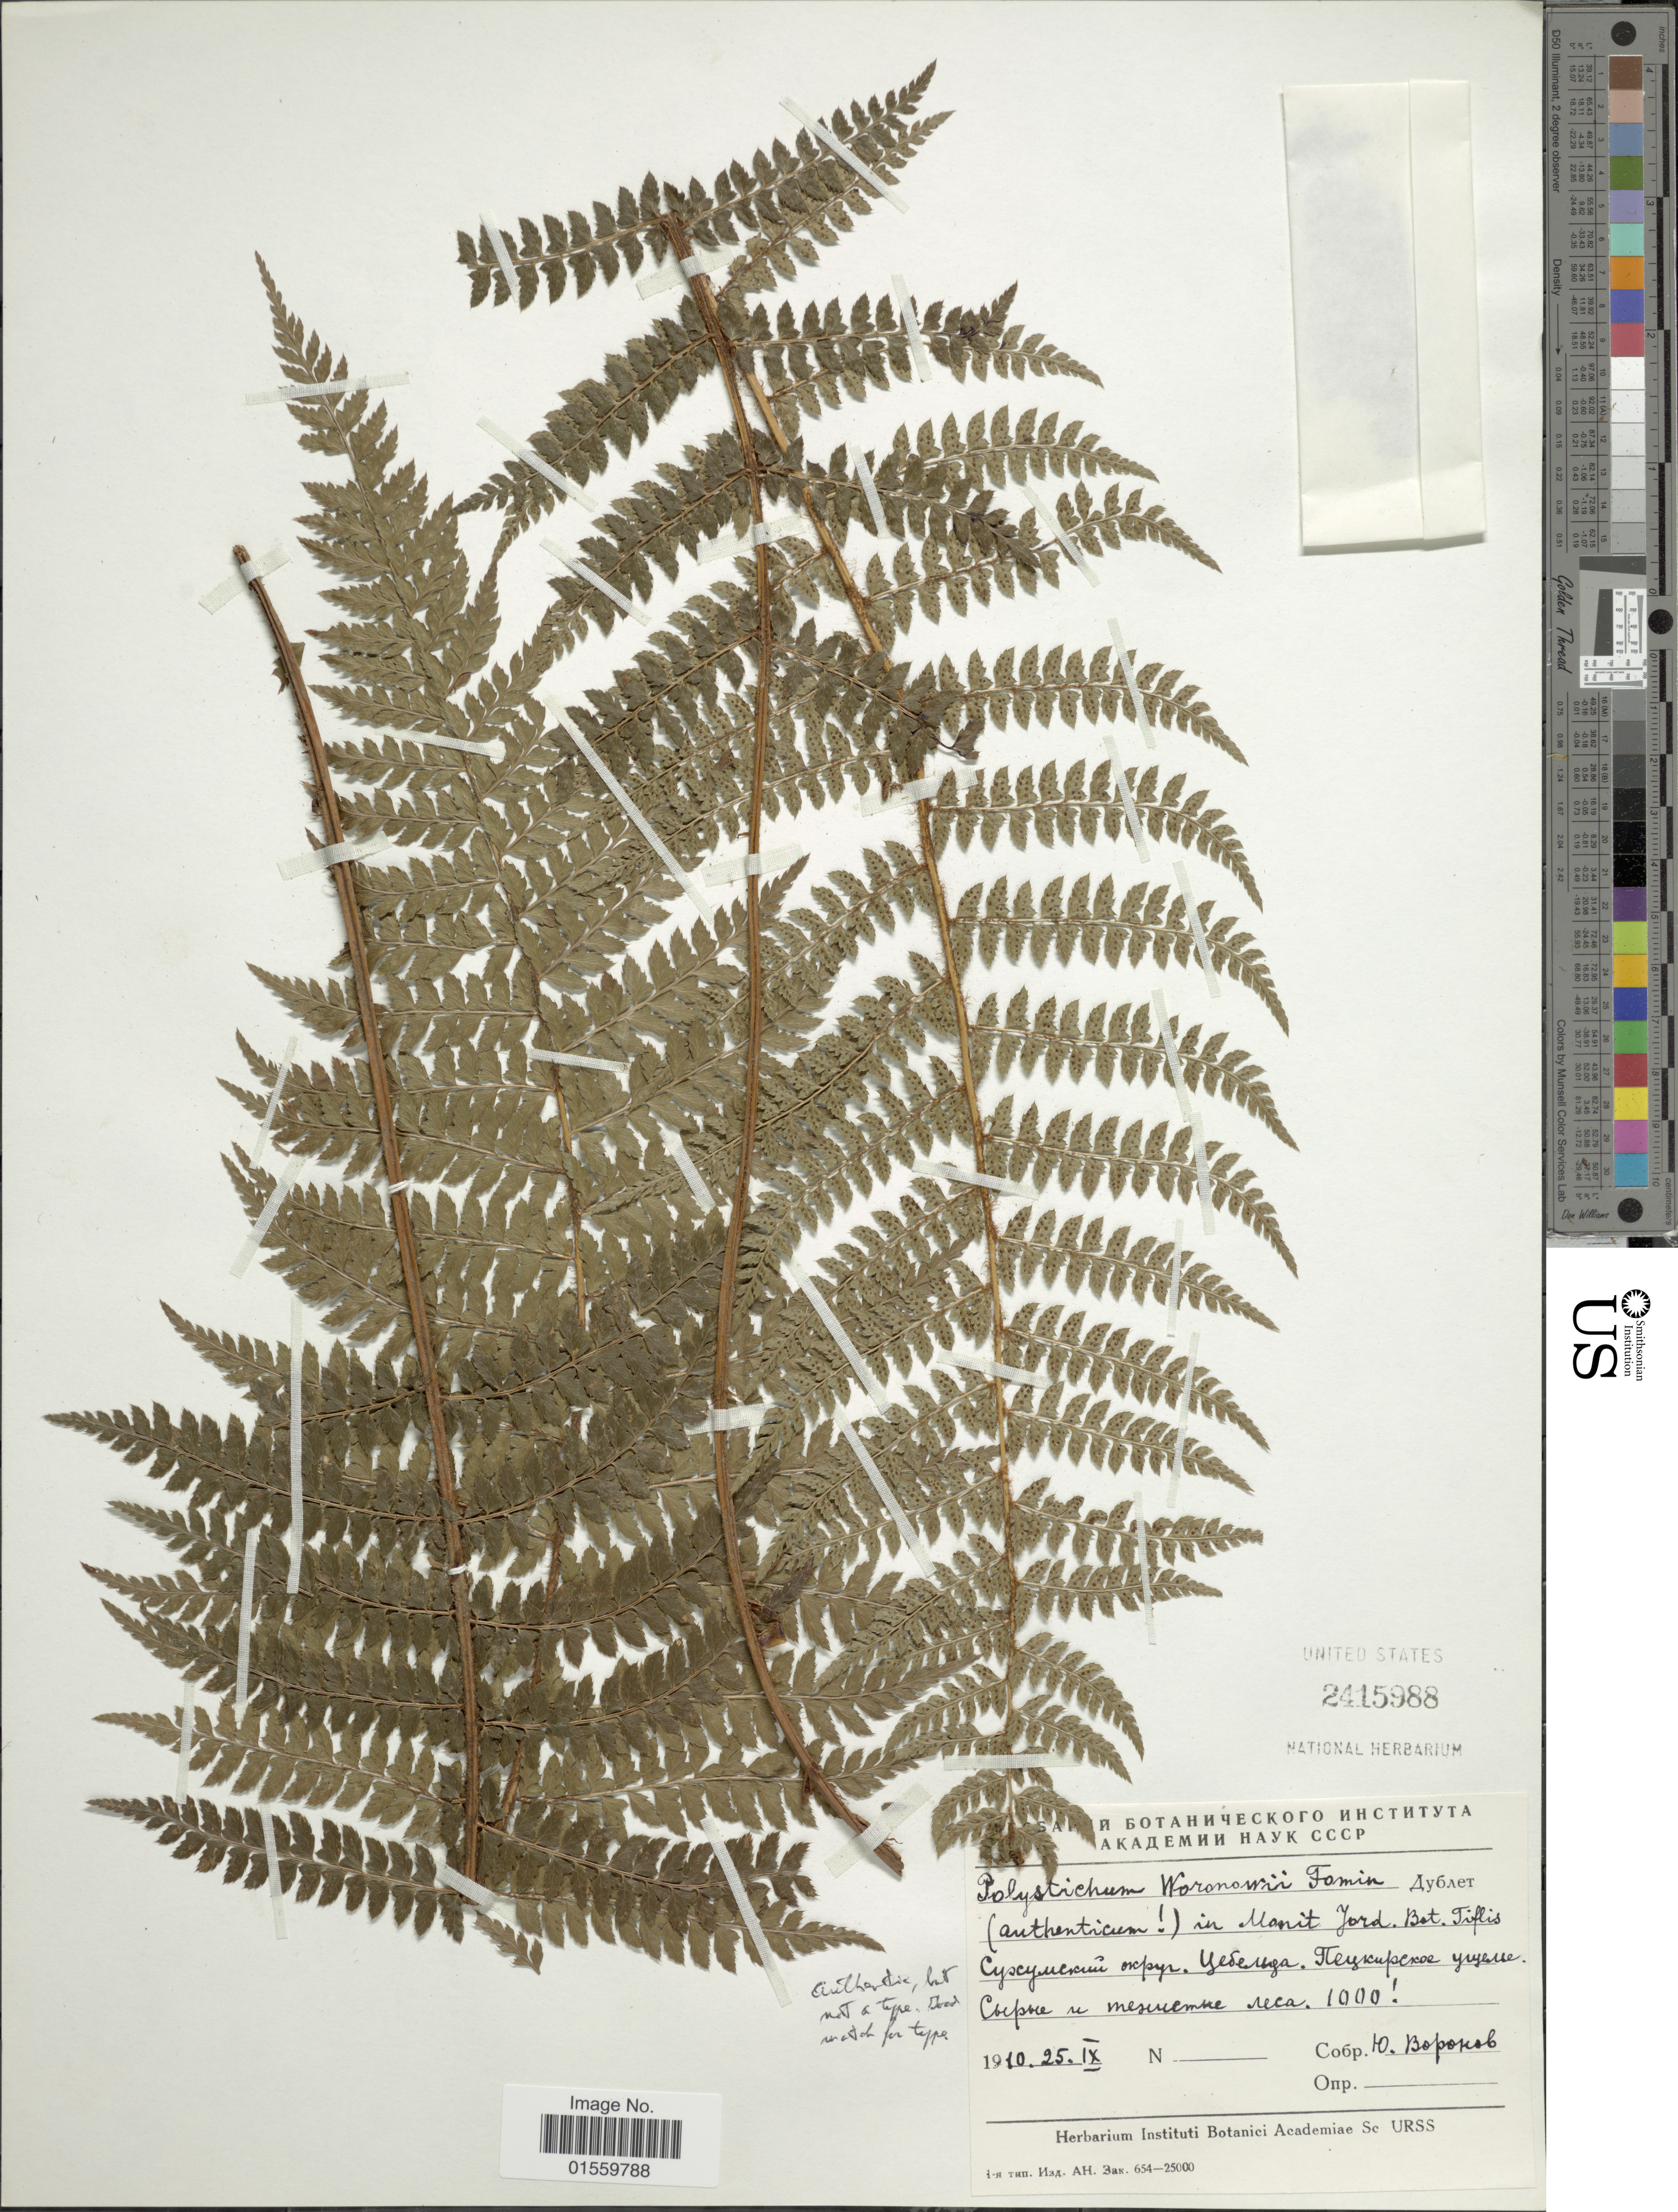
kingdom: Plantae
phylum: Tracheophyta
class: Polypodiopsida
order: Polypodiales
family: Dryopteridaceae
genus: Polystichum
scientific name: Polystichum woronowii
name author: Fomin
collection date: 1910-09-25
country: Georgia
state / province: Abkhazia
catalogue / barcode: US 2415988